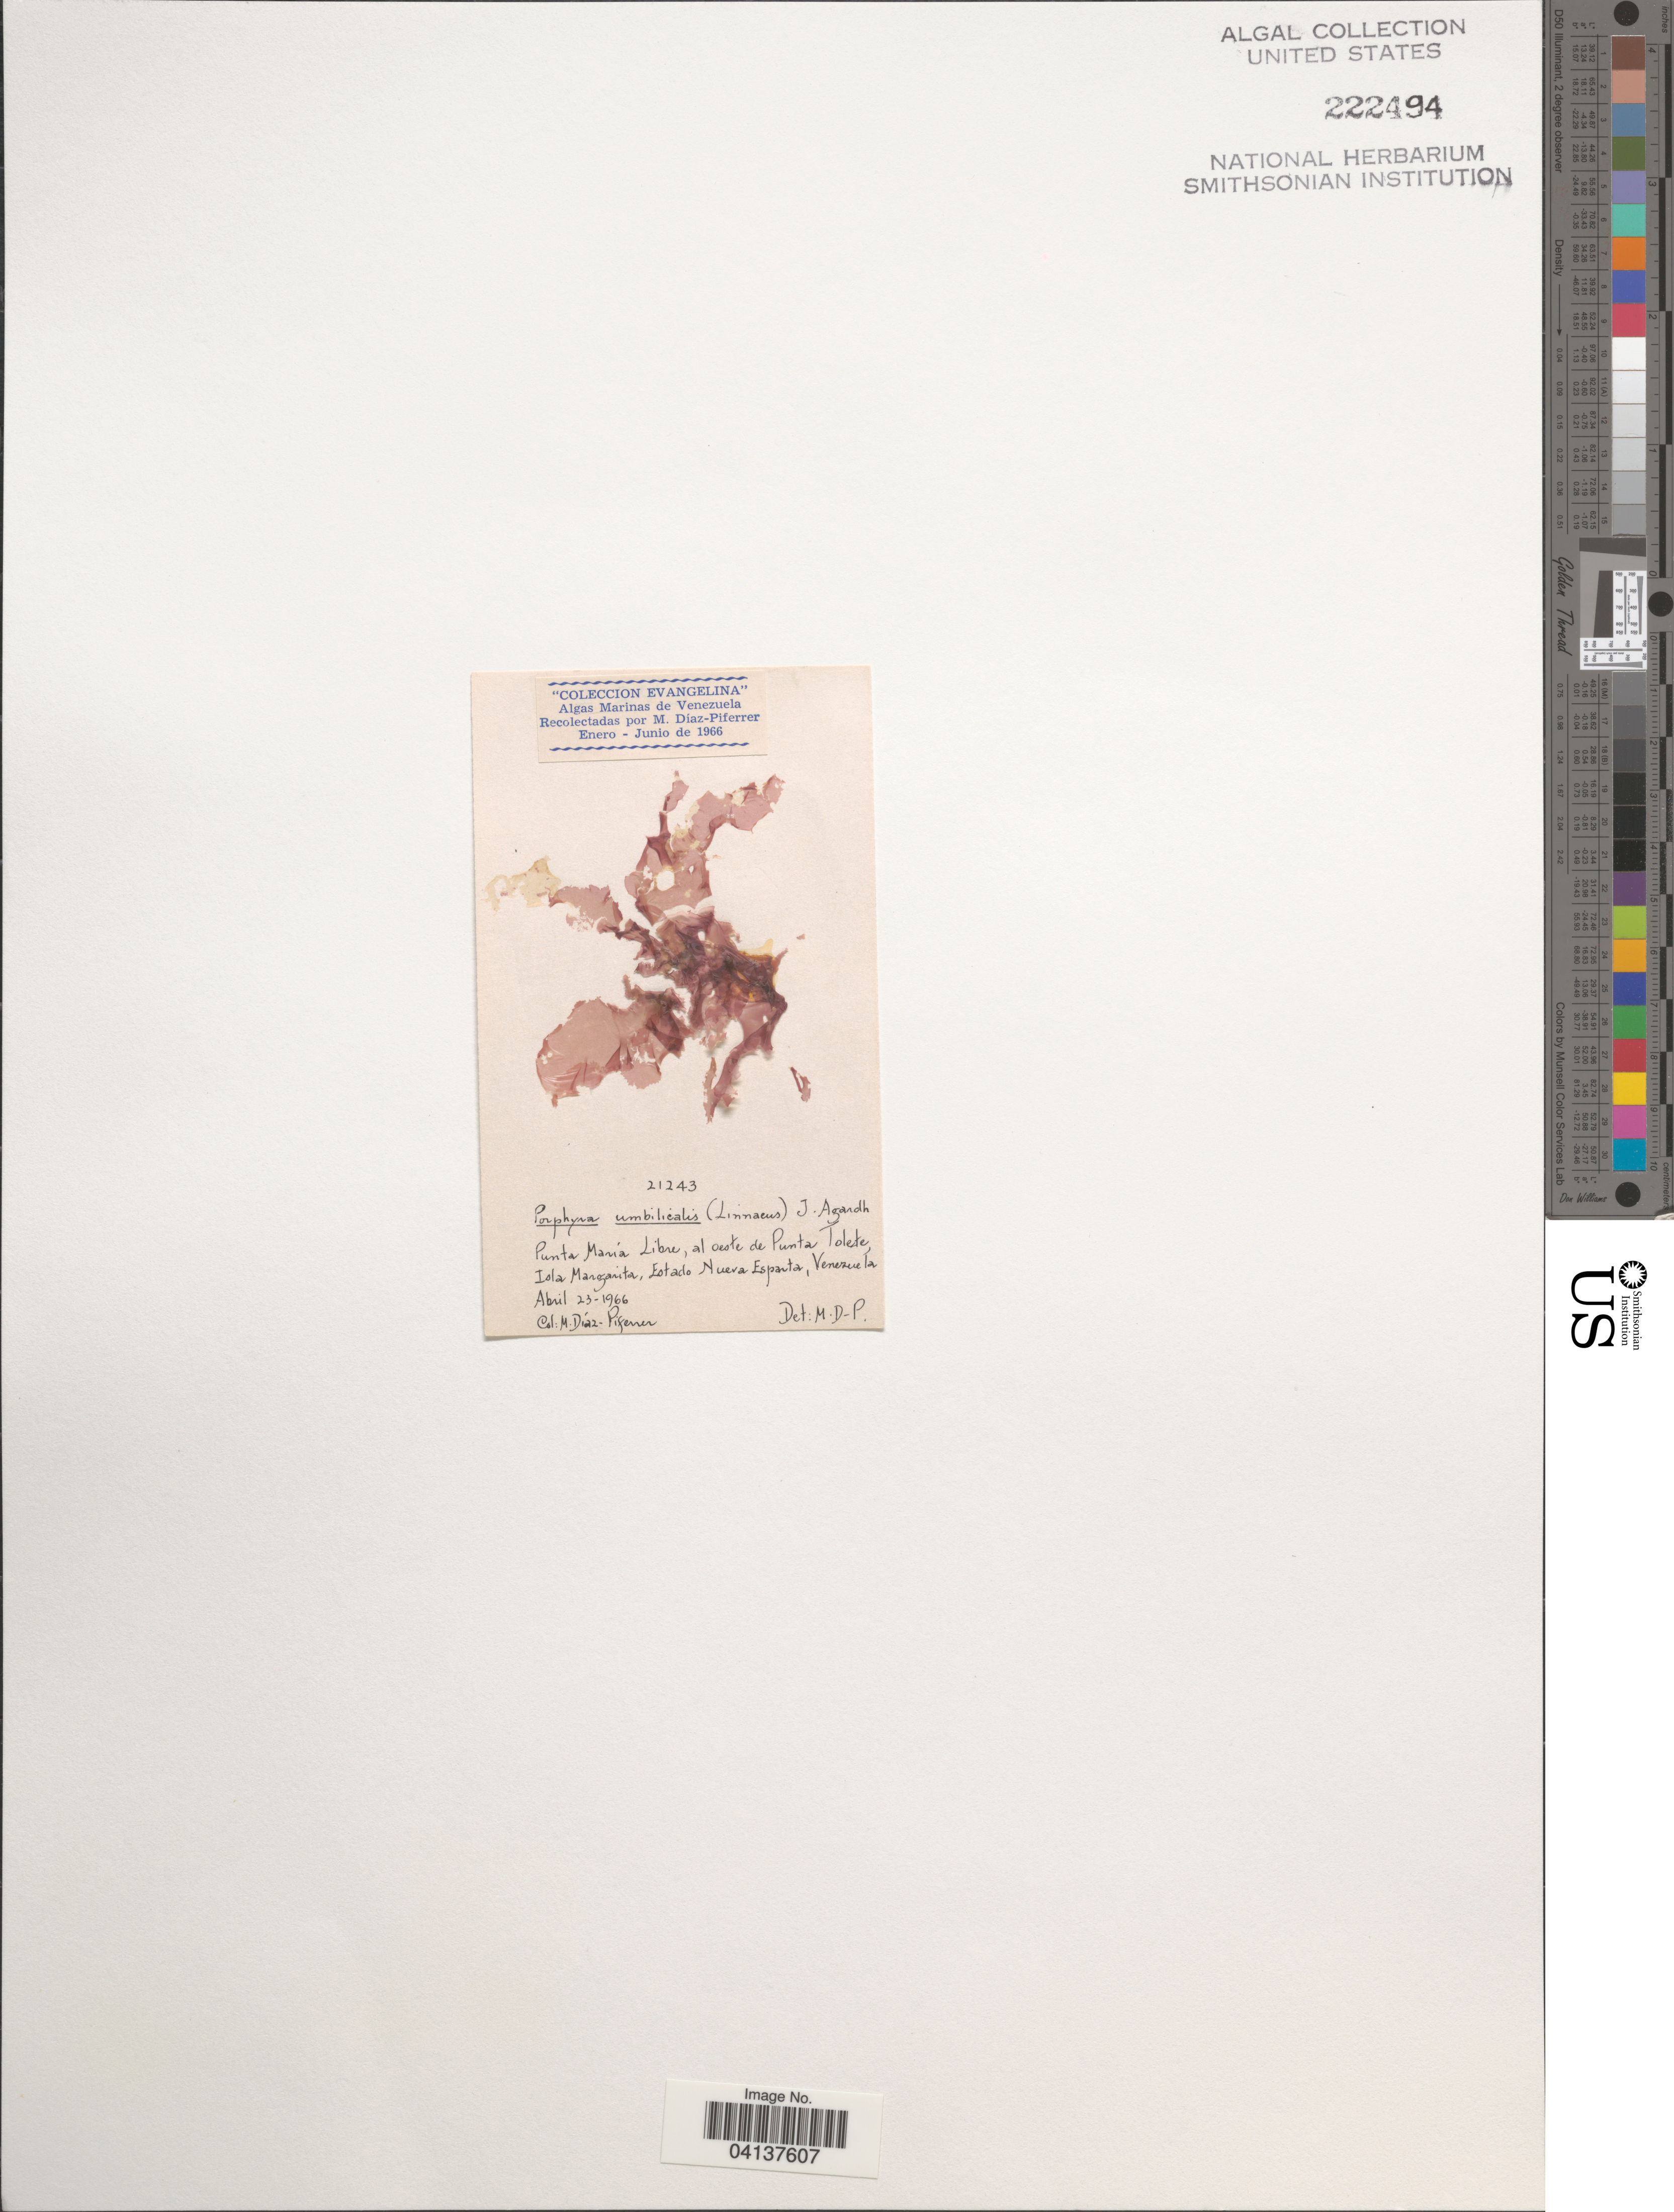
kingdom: Plantae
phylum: Rhodophyta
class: Bangiophyceae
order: Bangiales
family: Bangiaceae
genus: Porphyra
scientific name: Porphyra umbilicalis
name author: Kütz.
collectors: M. Diaz-Piferrer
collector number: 21243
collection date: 1966-04-23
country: Venezuela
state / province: Nueva Esparta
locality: Punta Maria Libre, al oeste de Punta Tolete, Isla Margarita.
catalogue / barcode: US 222494